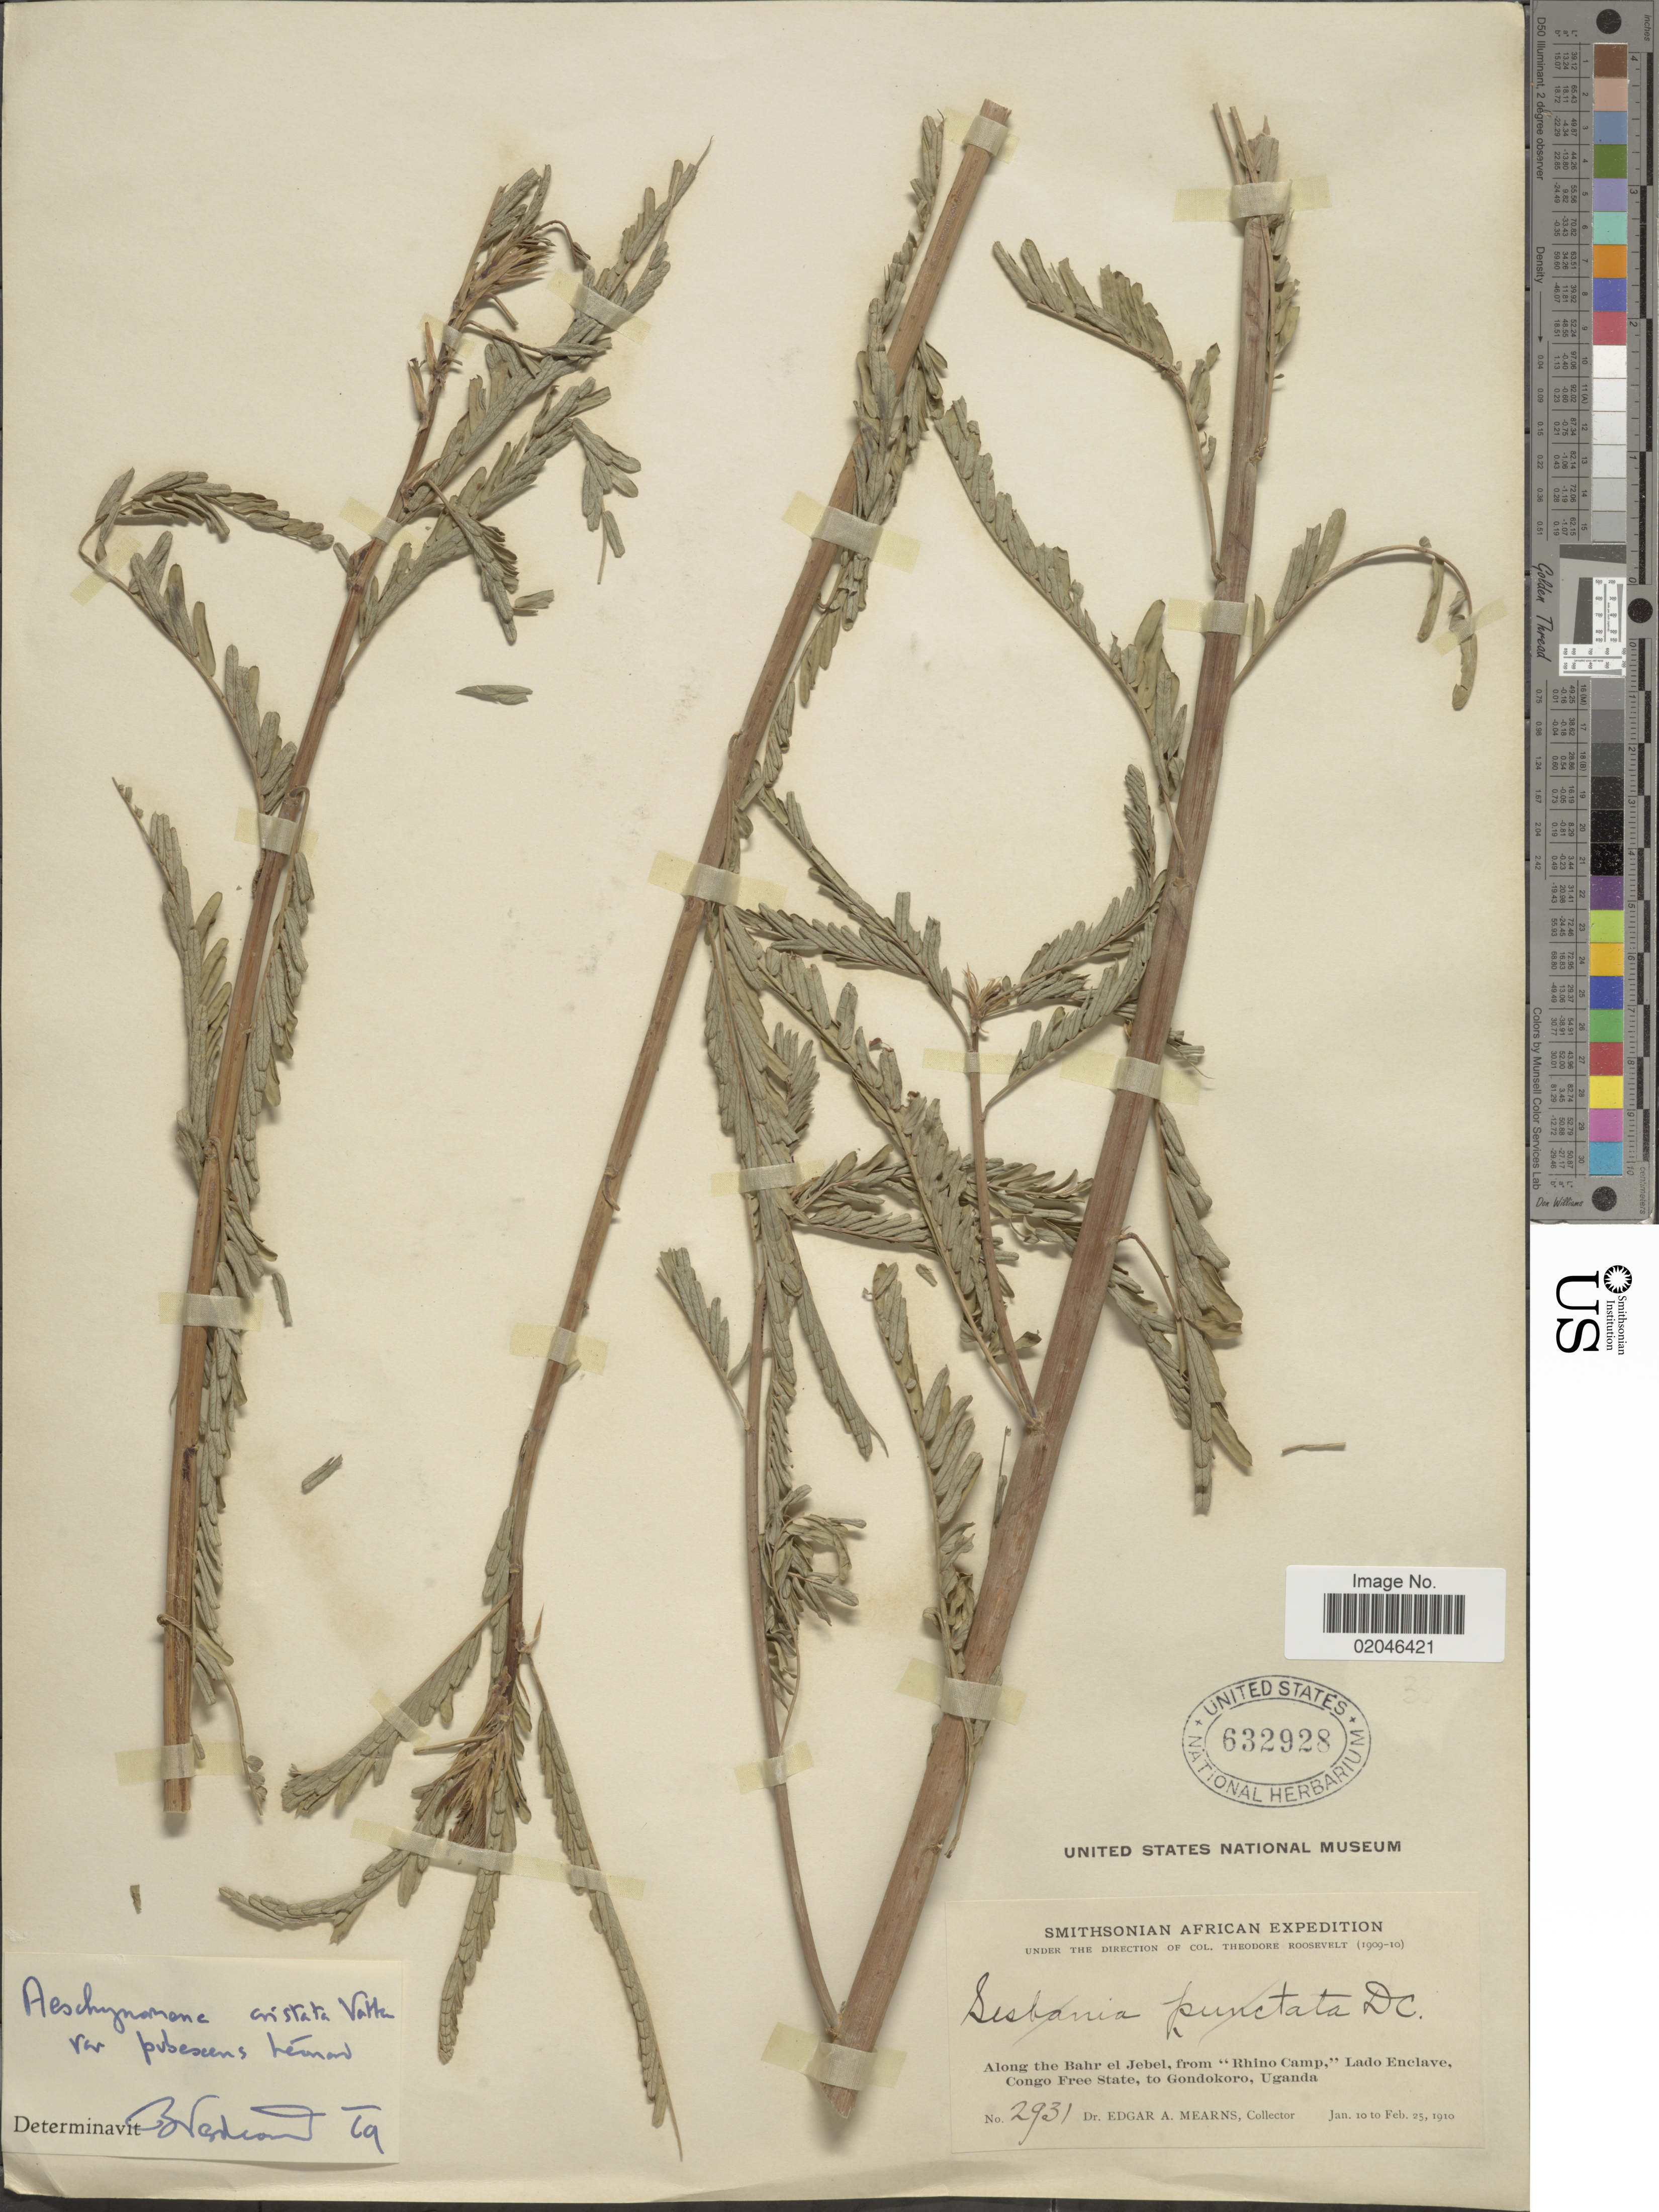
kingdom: Plantae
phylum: Tracheophyta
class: Magnoliopsida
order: Fabales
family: Fabaceae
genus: Aeschynomene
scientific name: Aeschynomene cristata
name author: Vatke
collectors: E. A. Mearns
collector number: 2931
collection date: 1910-01-10/1910-02-25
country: South Sudan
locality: Along the Bahr el Jebel, from "Rhino Camp", Lado Enclave, Congo Free State, to Gondokoro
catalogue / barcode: US 632928